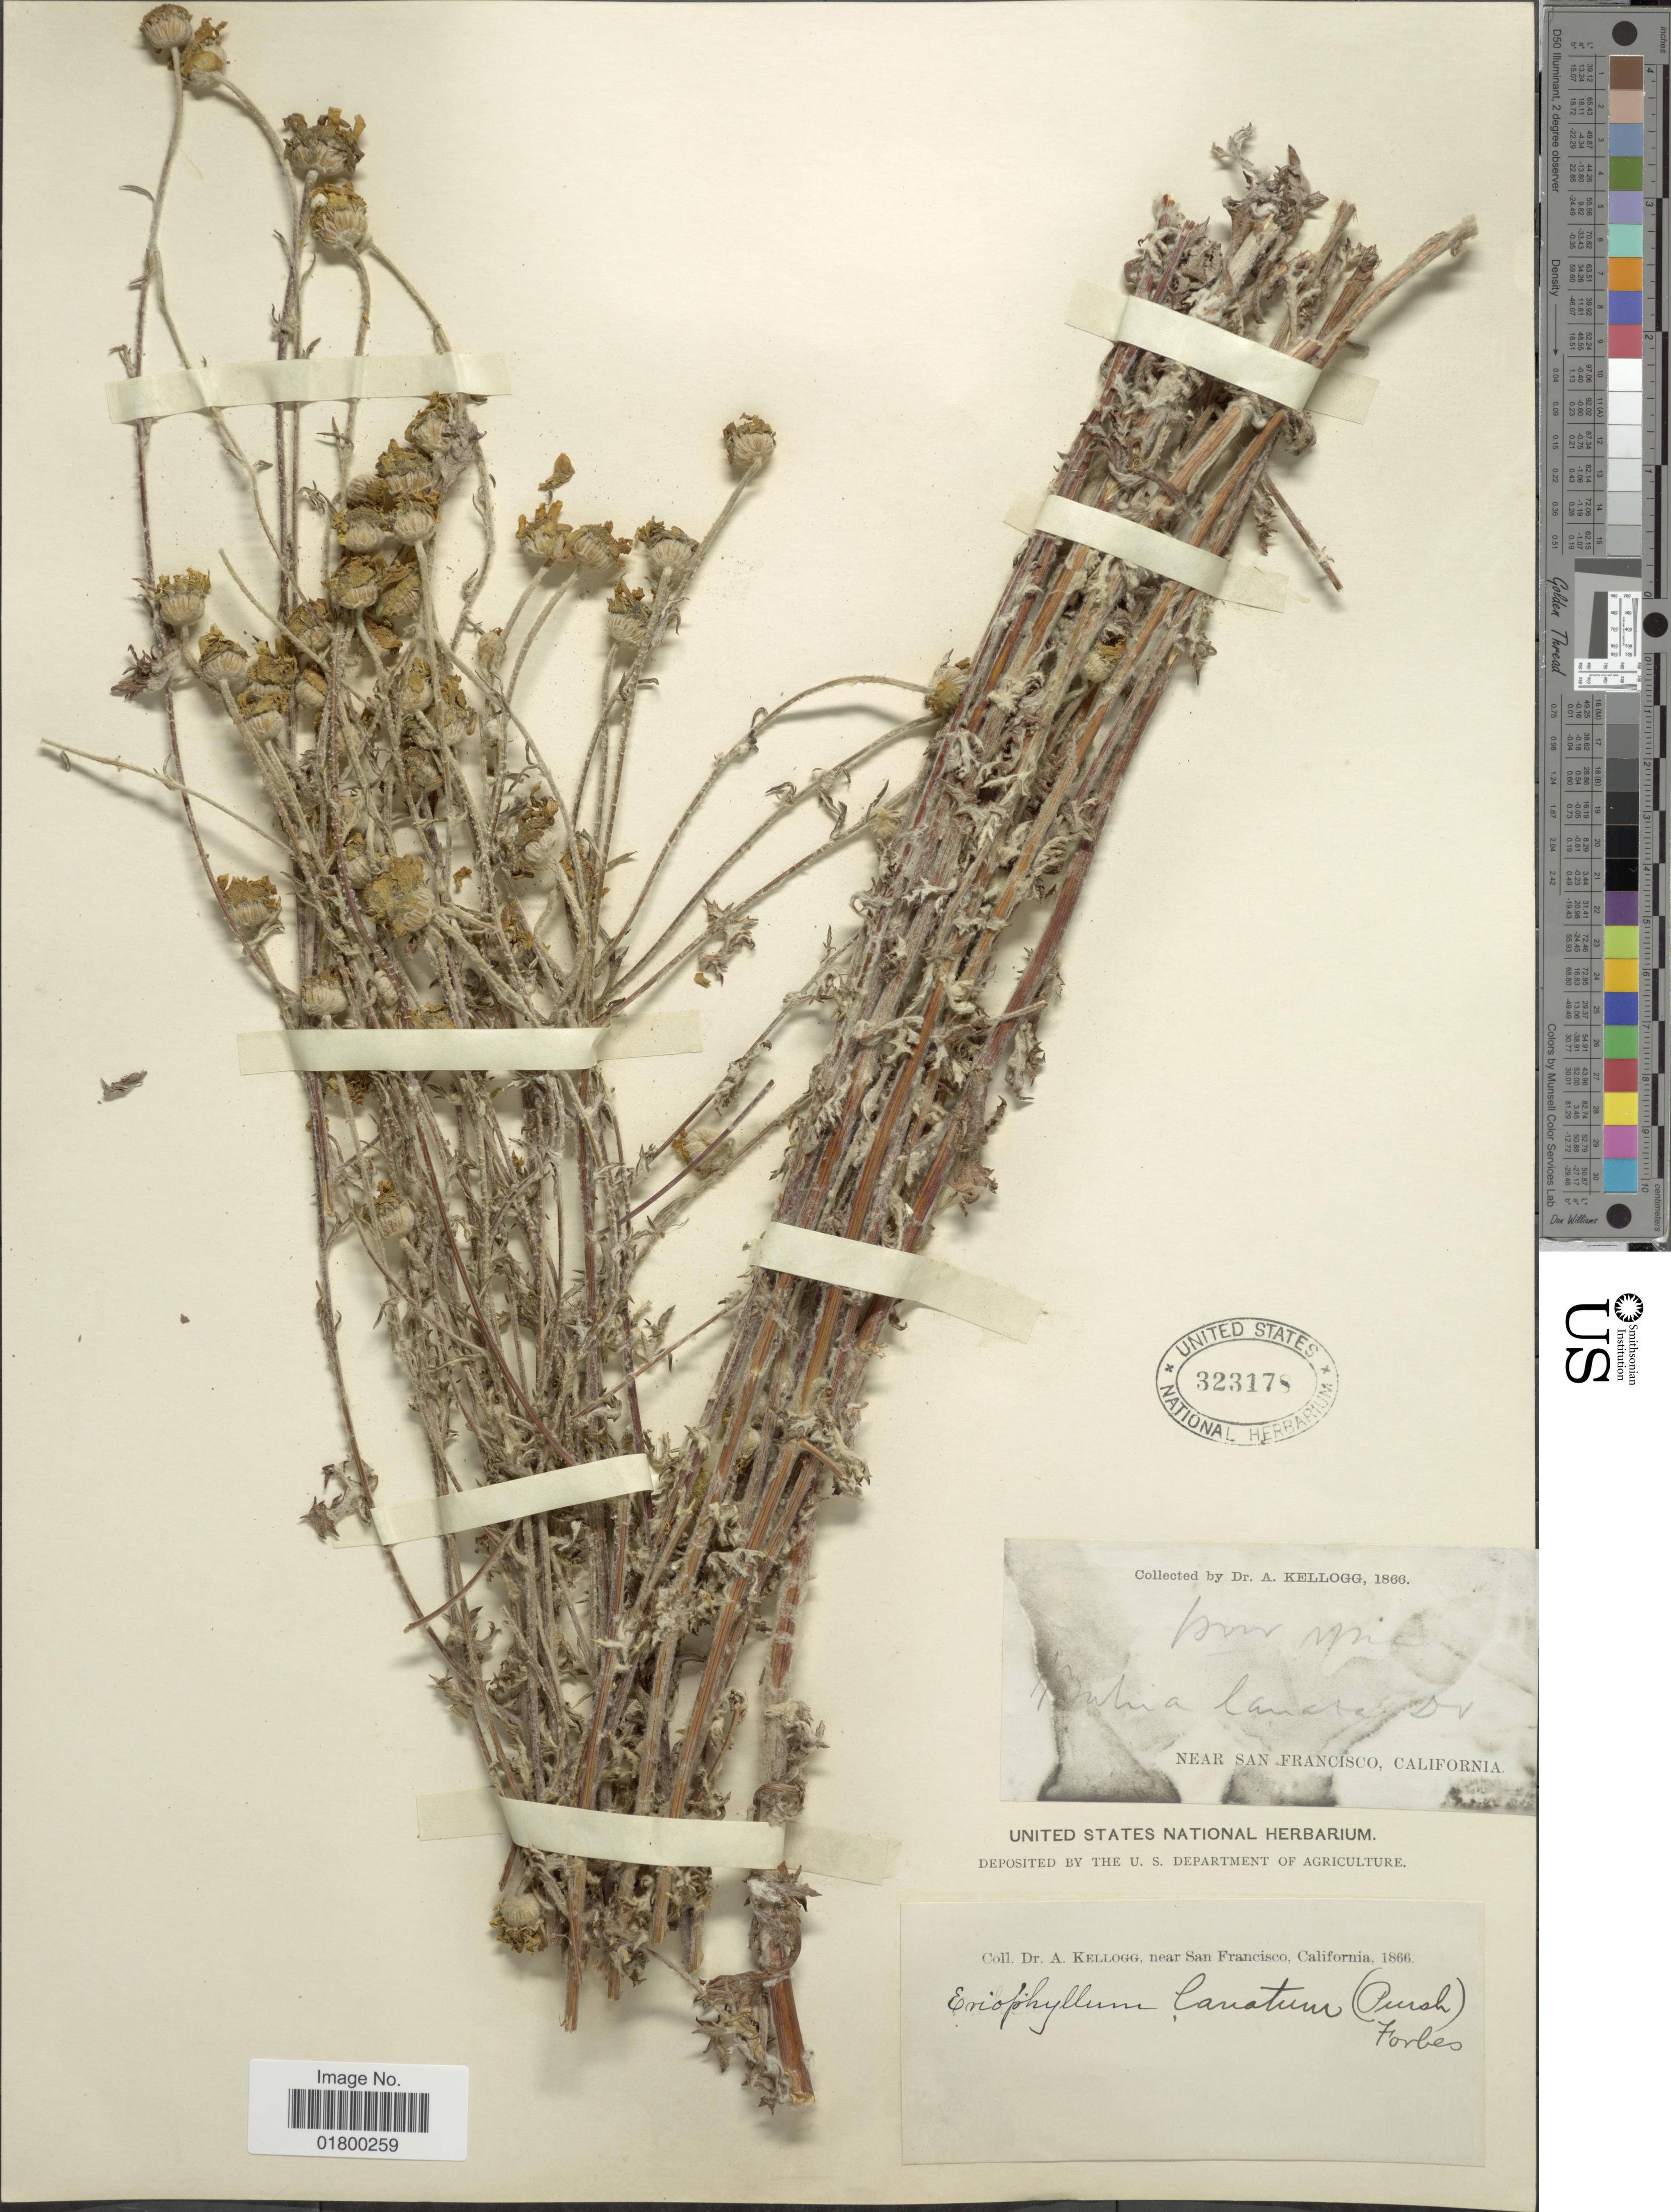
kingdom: Plantae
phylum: Tracheophyta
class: Magnoliopsida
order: Asterales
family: Asteraceae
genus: Eriophyllum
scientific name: Eriophyllum lanatum var. achillioides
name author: (DC.) Jeps.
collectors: A. Kellogg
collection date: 1866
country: United States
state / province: California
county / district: San Francisco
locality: Near San Francisco, California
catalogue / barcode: US 323178